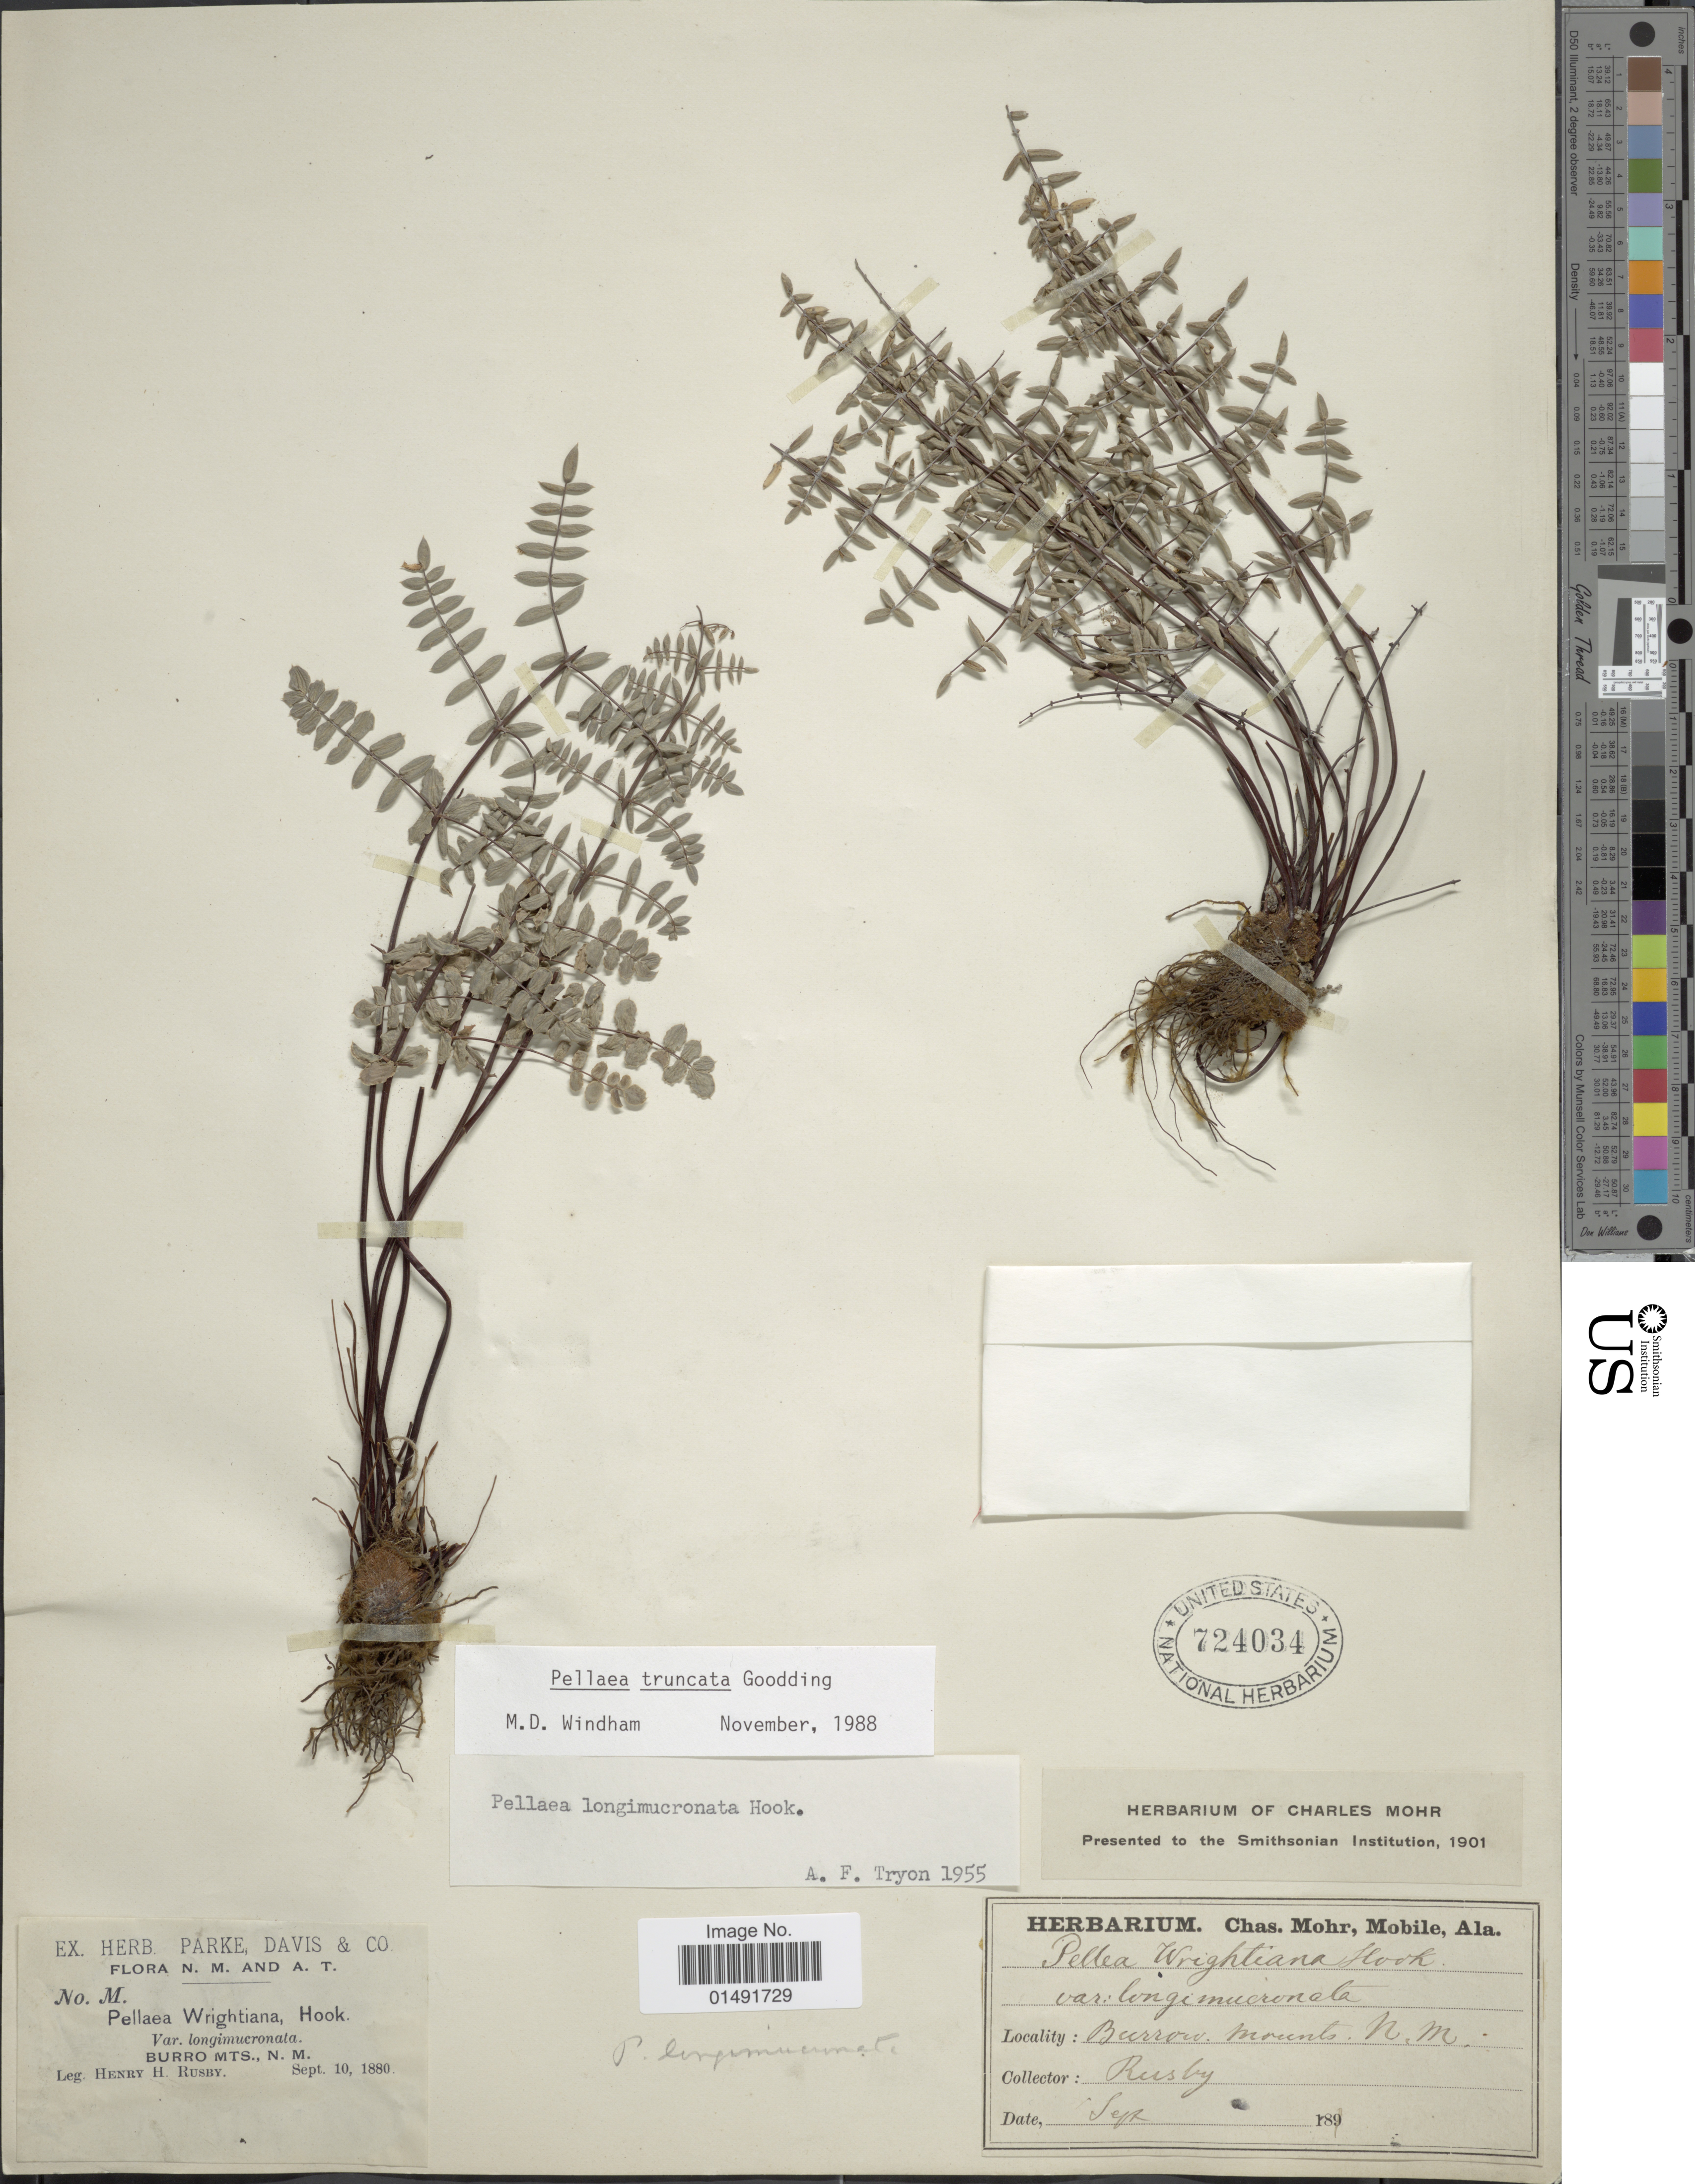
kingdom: Plantae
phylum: Tracheophyta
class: Polypodiopsida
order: Polypodiales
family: Pteridaceae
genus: Pellaea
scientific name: Pellaea truncata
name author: Goodd.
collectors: H. H. Rusby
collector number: M.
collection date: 1880-09-10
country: United States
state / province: New Mexico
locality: A.T Burro Mts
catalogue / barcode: US 724034